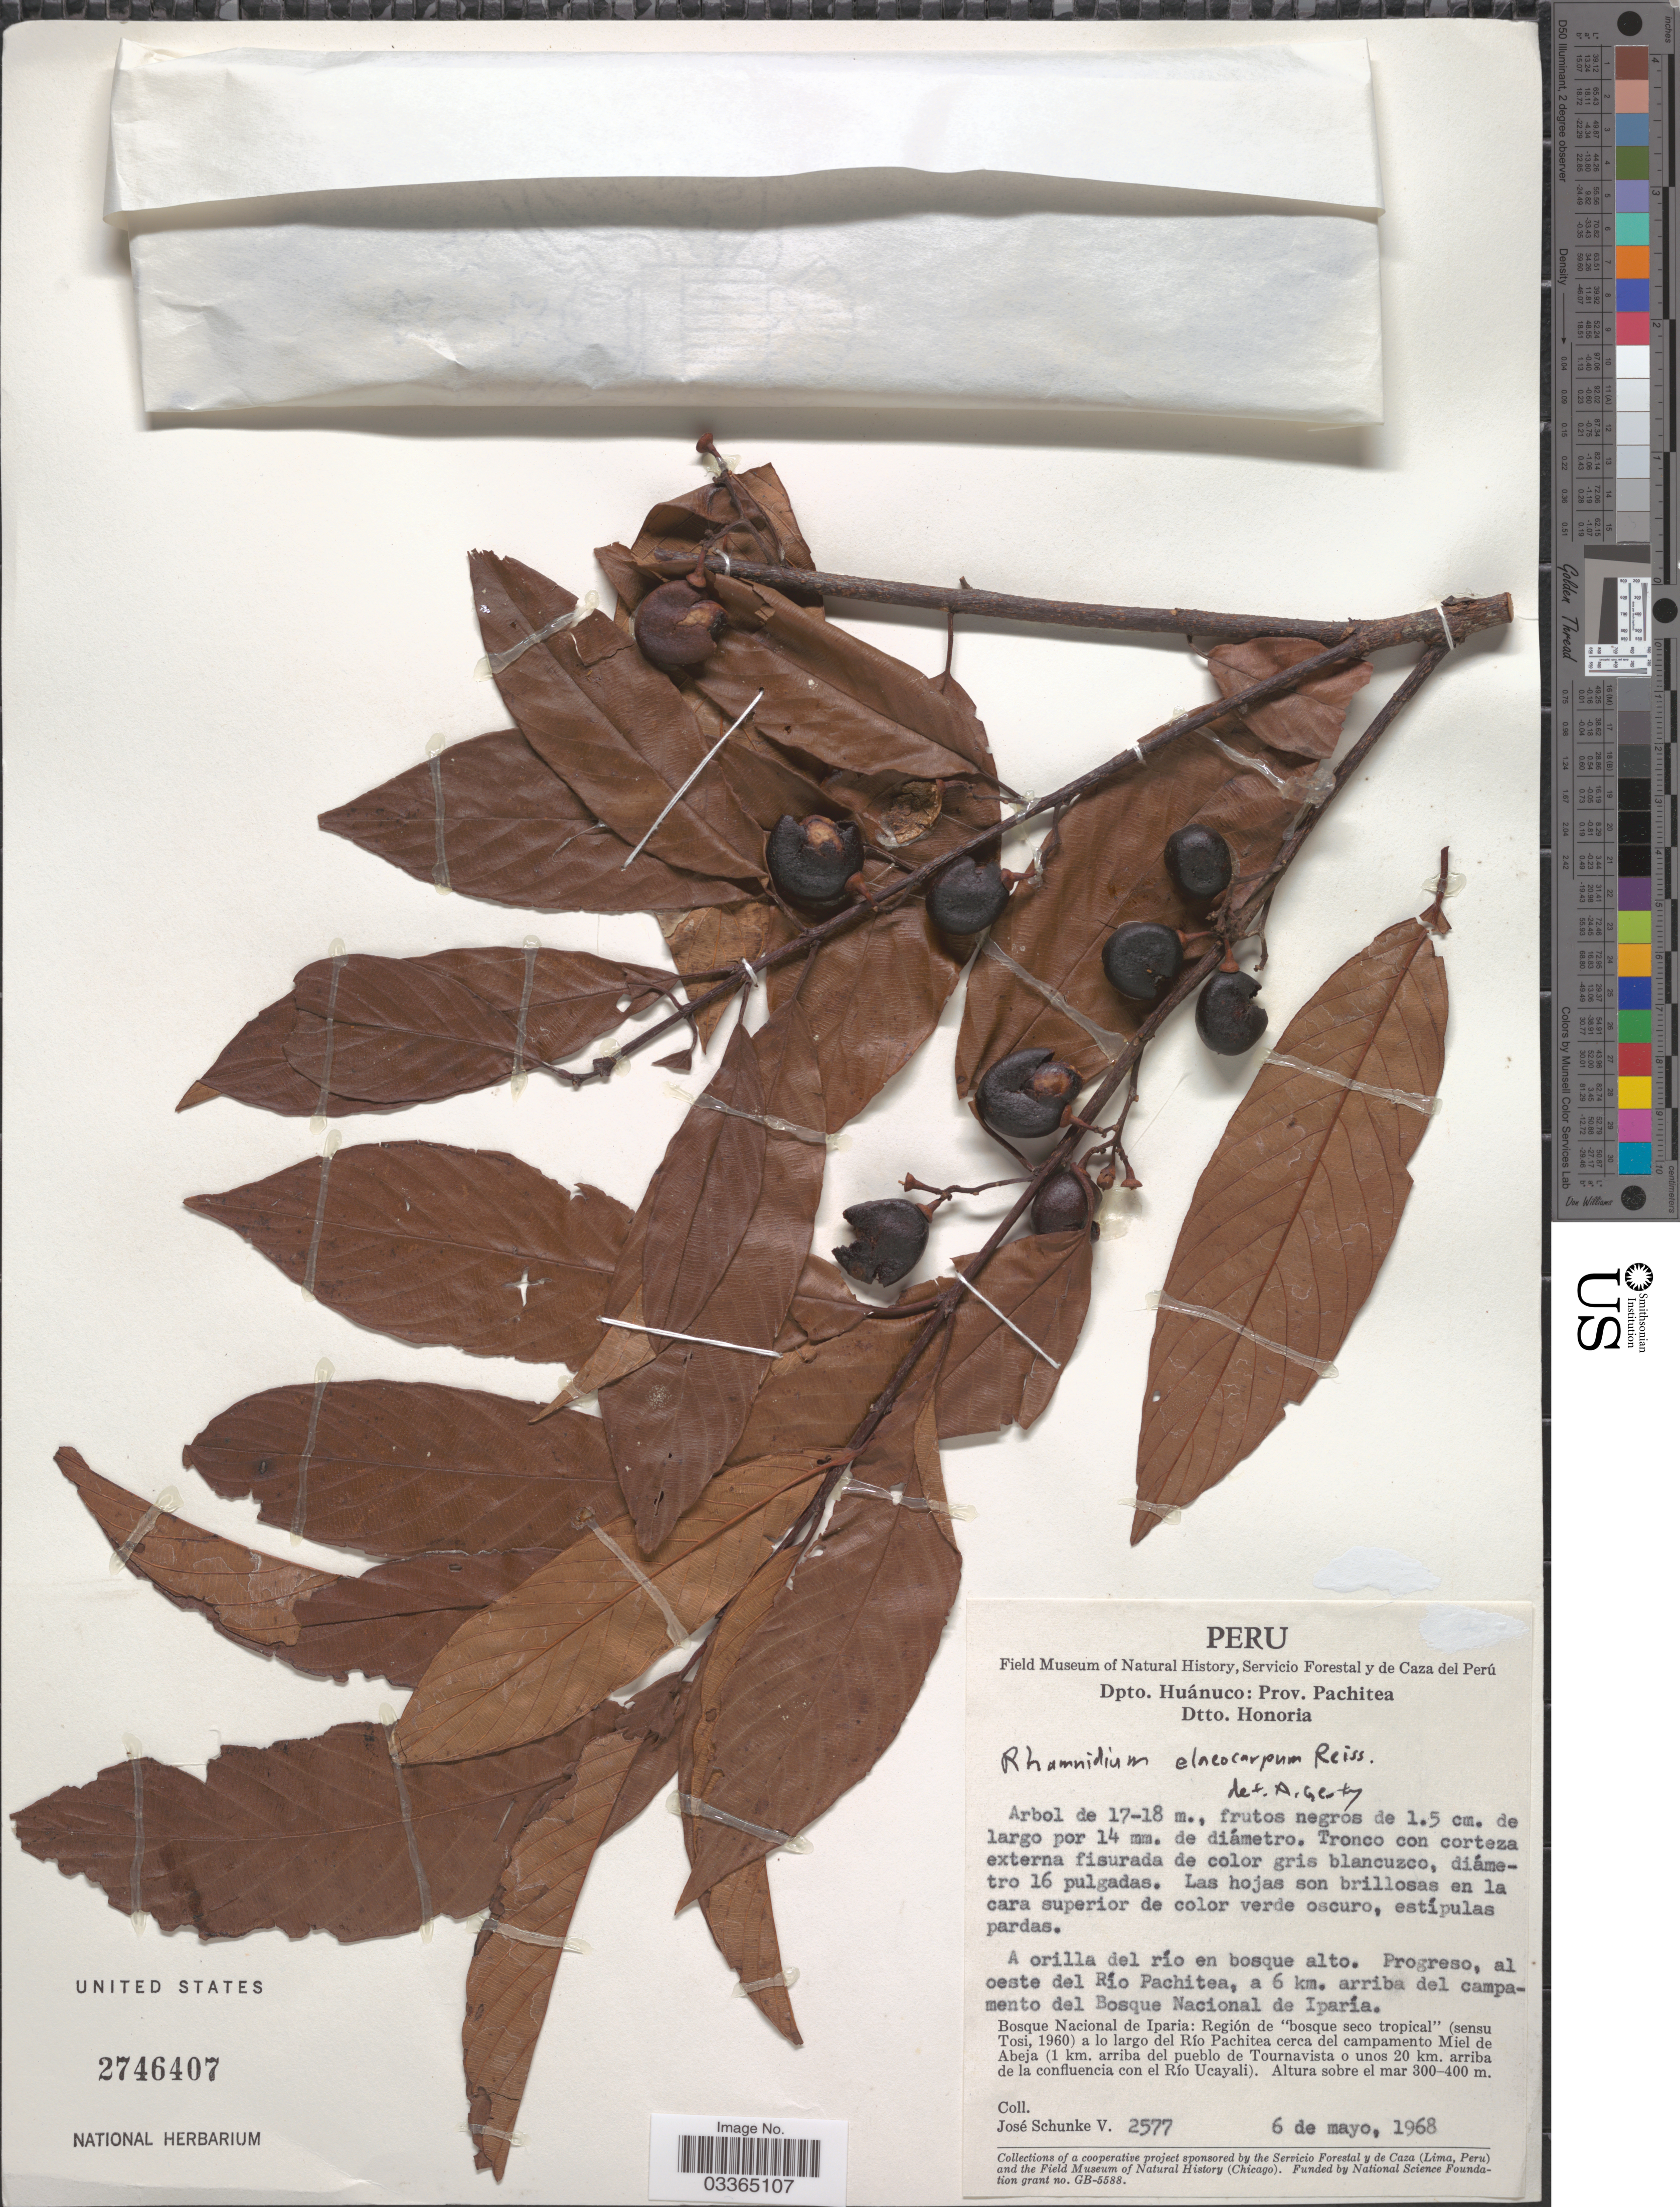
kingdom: Plantae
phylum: Tracheophyta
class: Magnoliopsida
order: Rosales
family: Rhamnaceae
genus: Rhamnidium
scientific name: Rhamnidium elaeocarpum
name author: Reissek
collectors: J. Schunke Vigo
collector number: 2577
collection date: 1968-05-06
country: Peru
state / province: Huánuco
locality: Dpto. Huánuco: Prov. Pachitea, Dtto. Honoria, Progreso, al oeste del Río Pachitea, a 6 km. arriba del campamento del Bosque Nacional de Iparía. Bosque Nacional de Iparia: Región de "bosque seco tropical" (sensu Tosi, 1960) a lo largo del Río Pachitea cerca del campamento Miel de Abeja (1 km. arriba del pueblo de Tournavista o unos 20 km. arriba de la confluencia con el Río Ucayali).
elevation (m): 300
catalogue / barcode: US 2746407